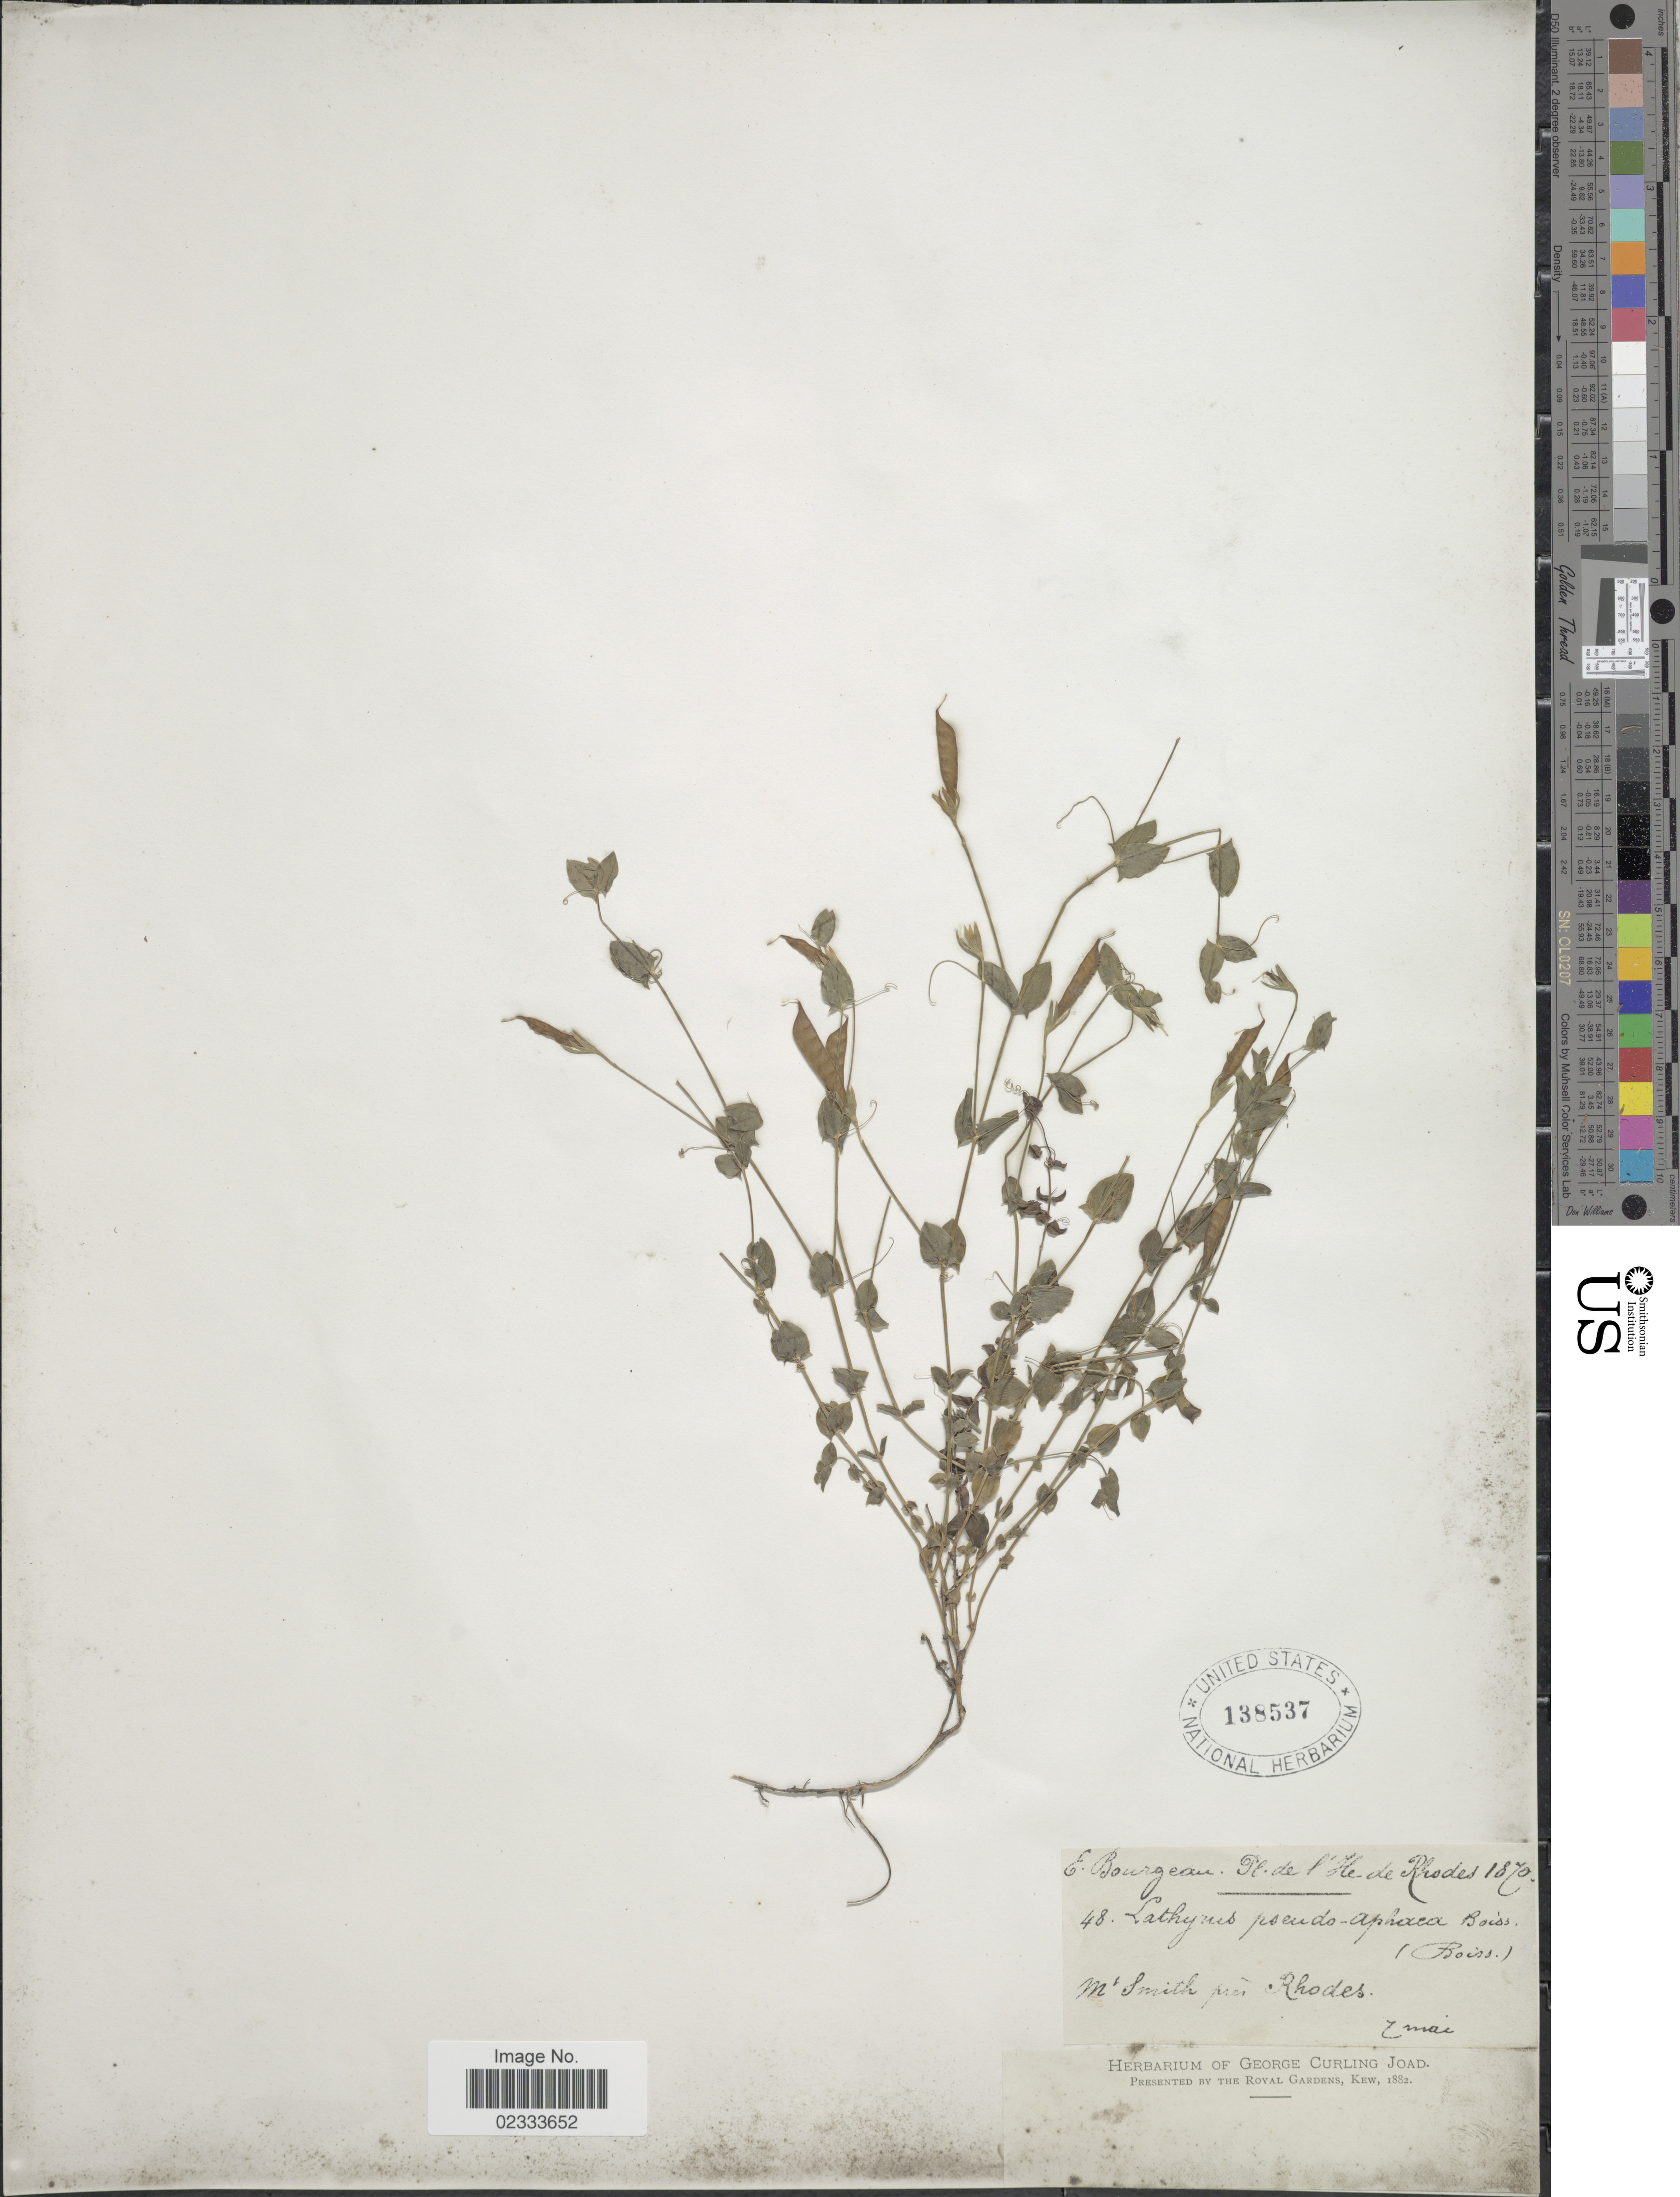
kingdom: Plantae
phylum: Tracheophyta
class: Magnoliopsida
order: Fabales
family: Fabaceae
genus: Lathyrus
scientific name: Lathyrus pseudo-aphaca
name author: Boiss.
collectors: E. Bourgeau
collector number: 48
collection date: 1870-05-07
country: Greece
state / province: South Aegean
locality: De l'Ile de rhodes, Mt. Smith pres Rhodes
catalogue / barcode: US 138537